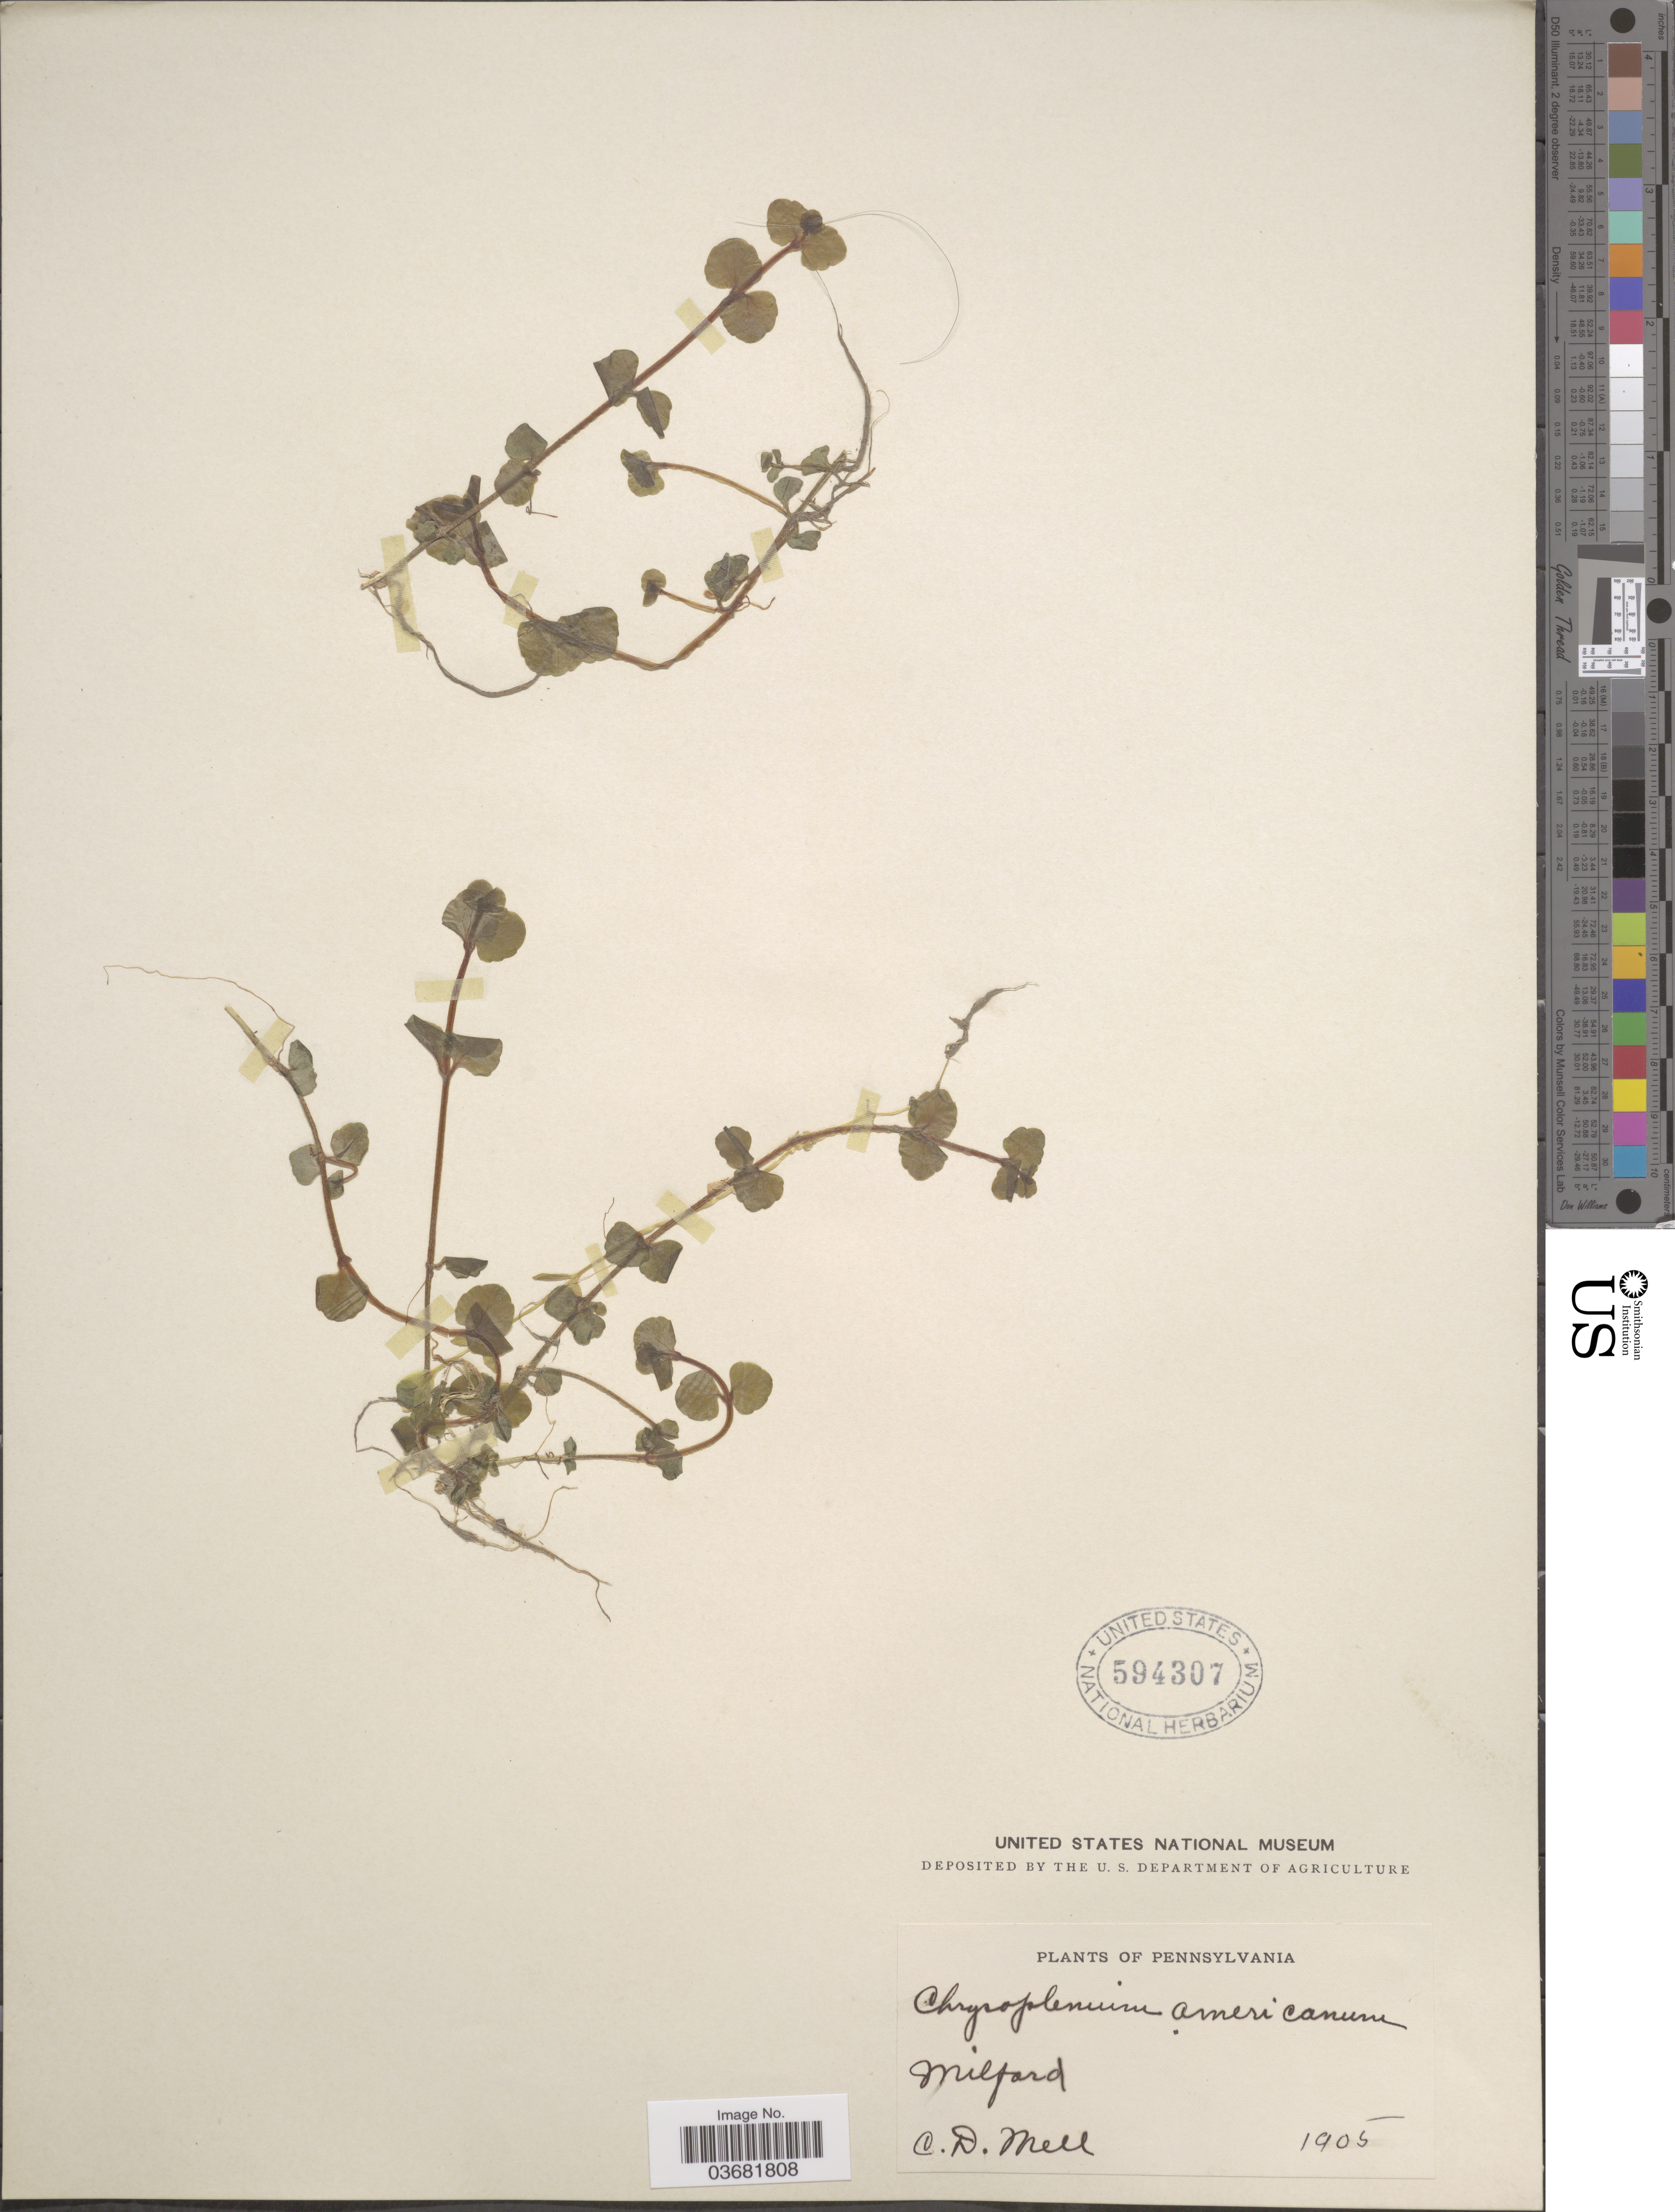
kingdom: Plantae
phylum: Tracheophyta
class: Magnoliopsida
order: Saxifragales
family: Saxifragaceae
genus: Chrysosplenium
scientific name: Chrysosplenium americanum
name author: Schwein.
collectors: C. D. Mell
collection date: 1905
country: United States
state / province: Pennsylvania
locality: Milford.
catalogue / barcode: US 594307